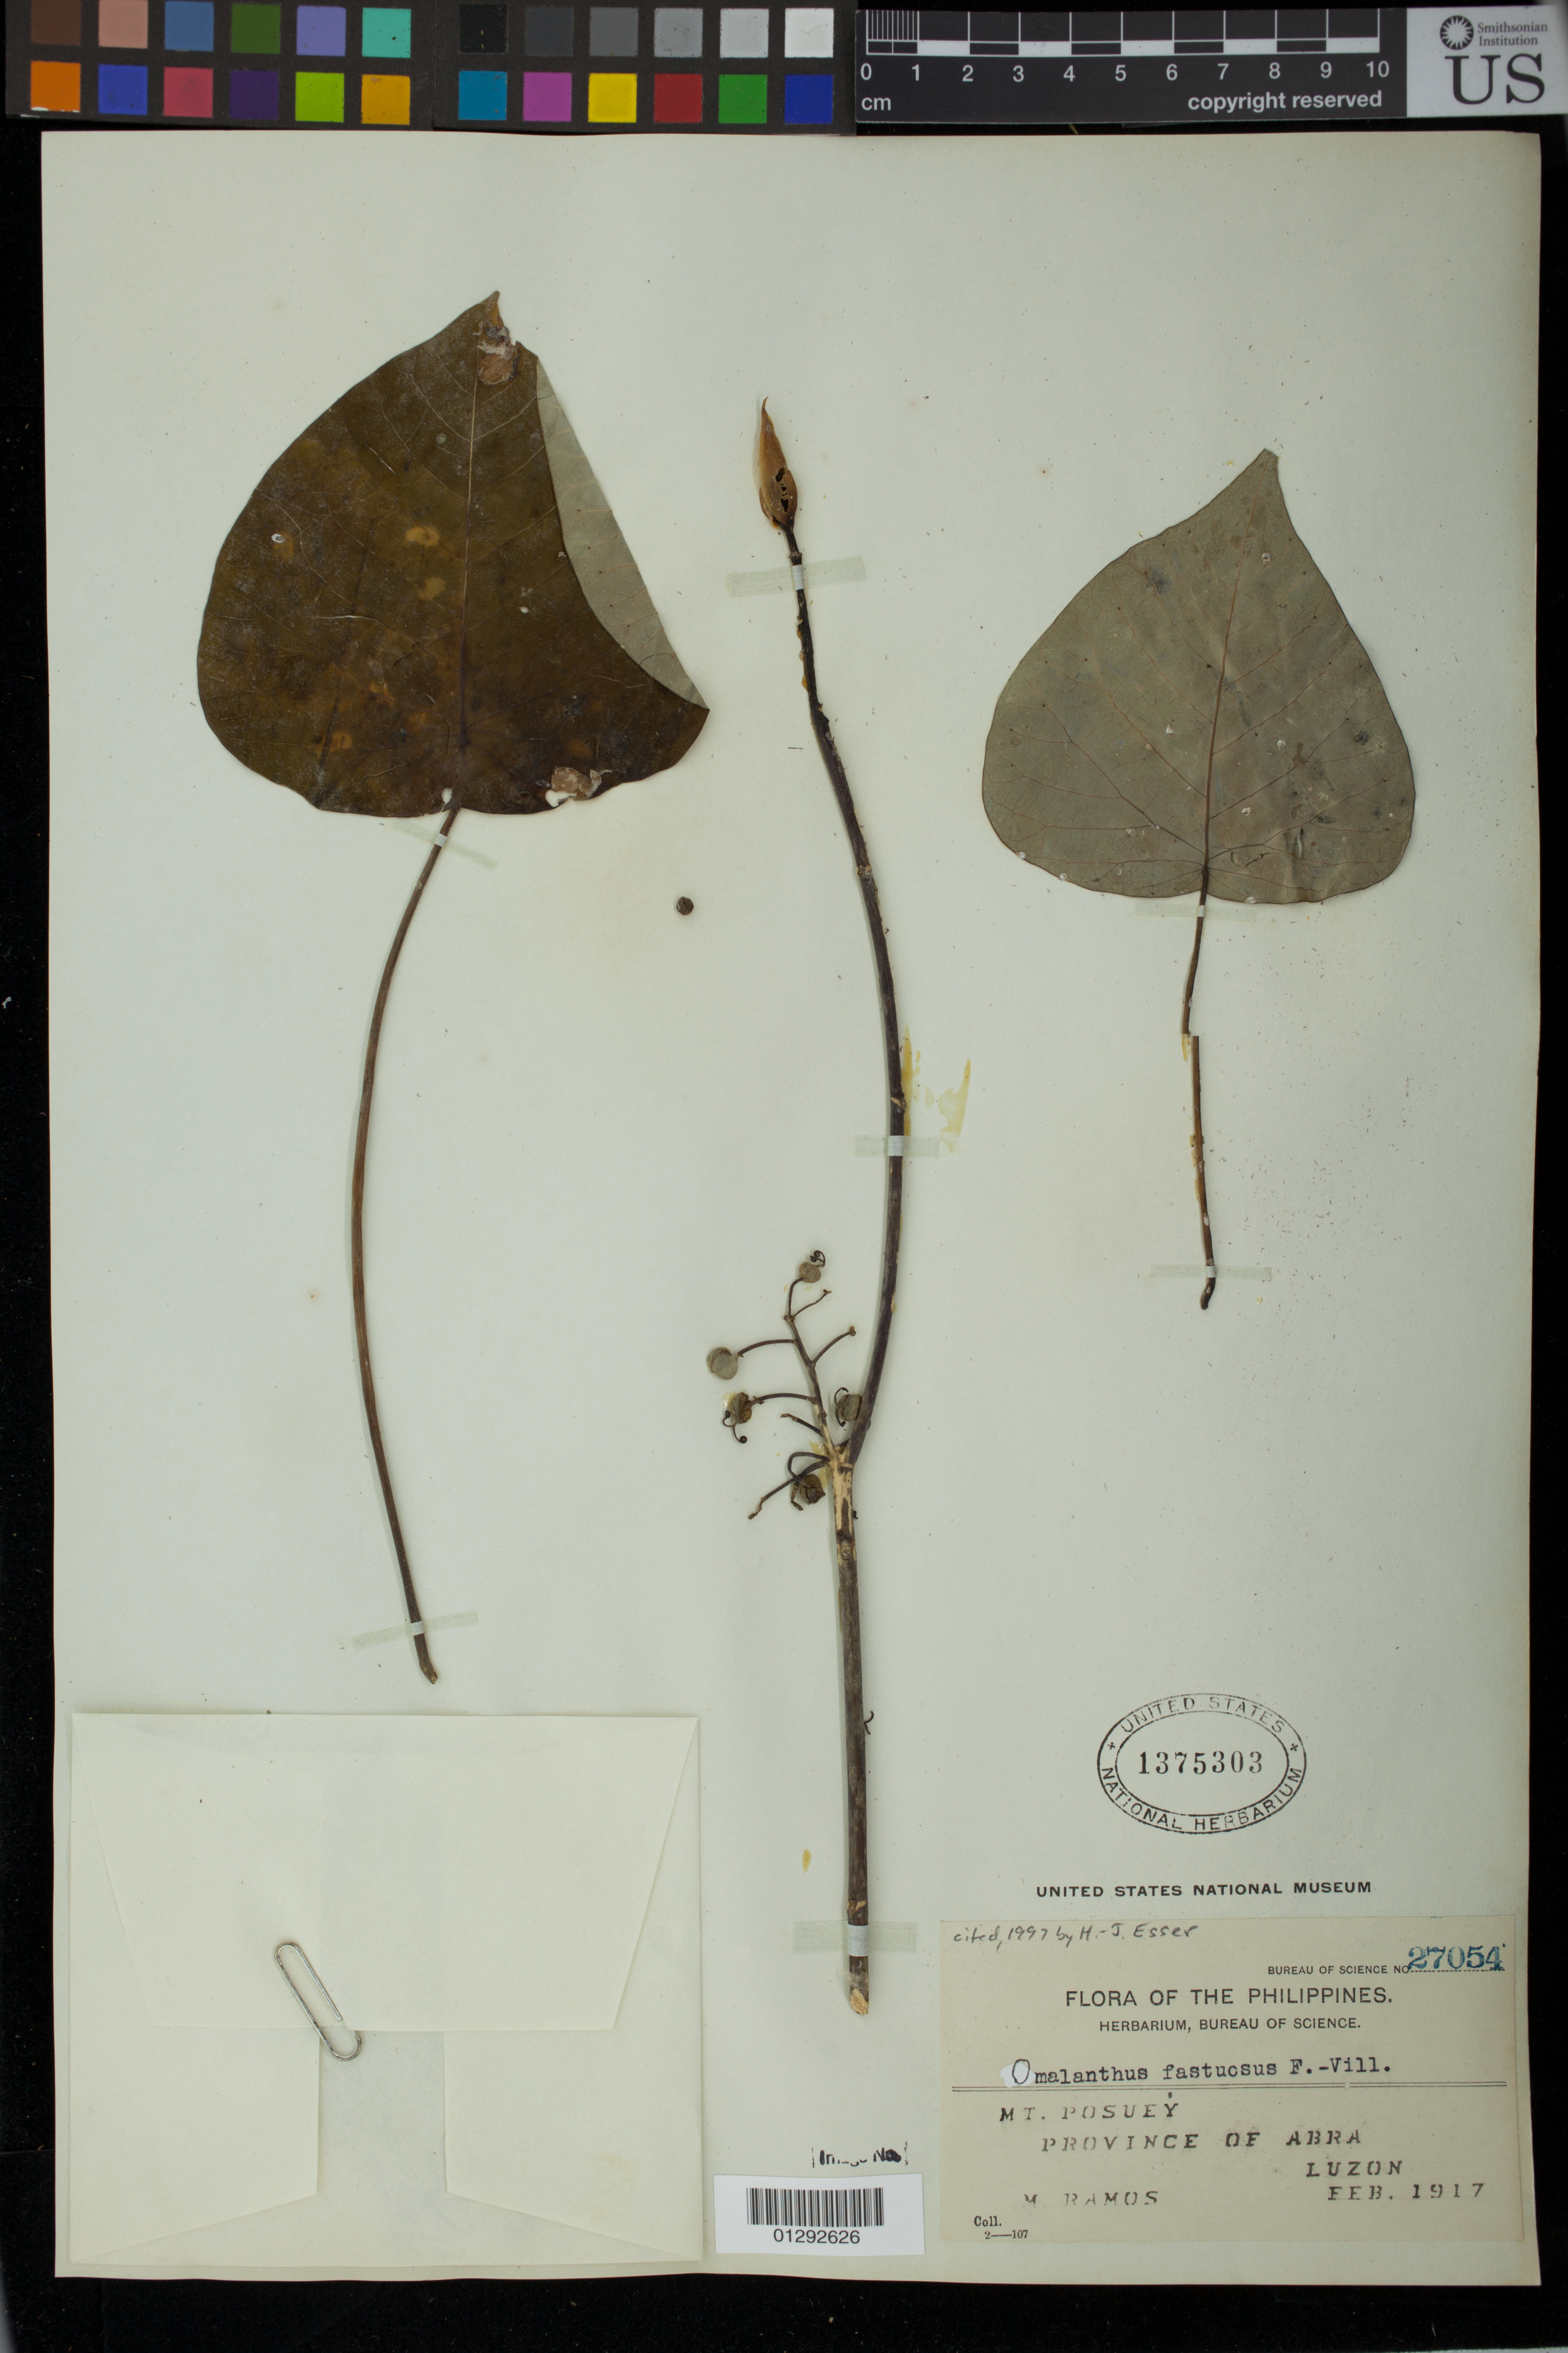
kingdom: Plantae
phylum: Tracheophyta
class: Magnoliopsida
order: Malpighiales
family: Euphorbiaceae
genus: Omalanthus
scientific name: Omalanthus fastuosus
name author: Fern.-Vill.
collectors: M. Ramos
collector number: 27054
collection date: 1917-02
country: Philippines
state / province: Cordillera (Administrative Region)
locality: Luzon. Mt. Posuey. Abra province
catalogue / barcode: US 1375303